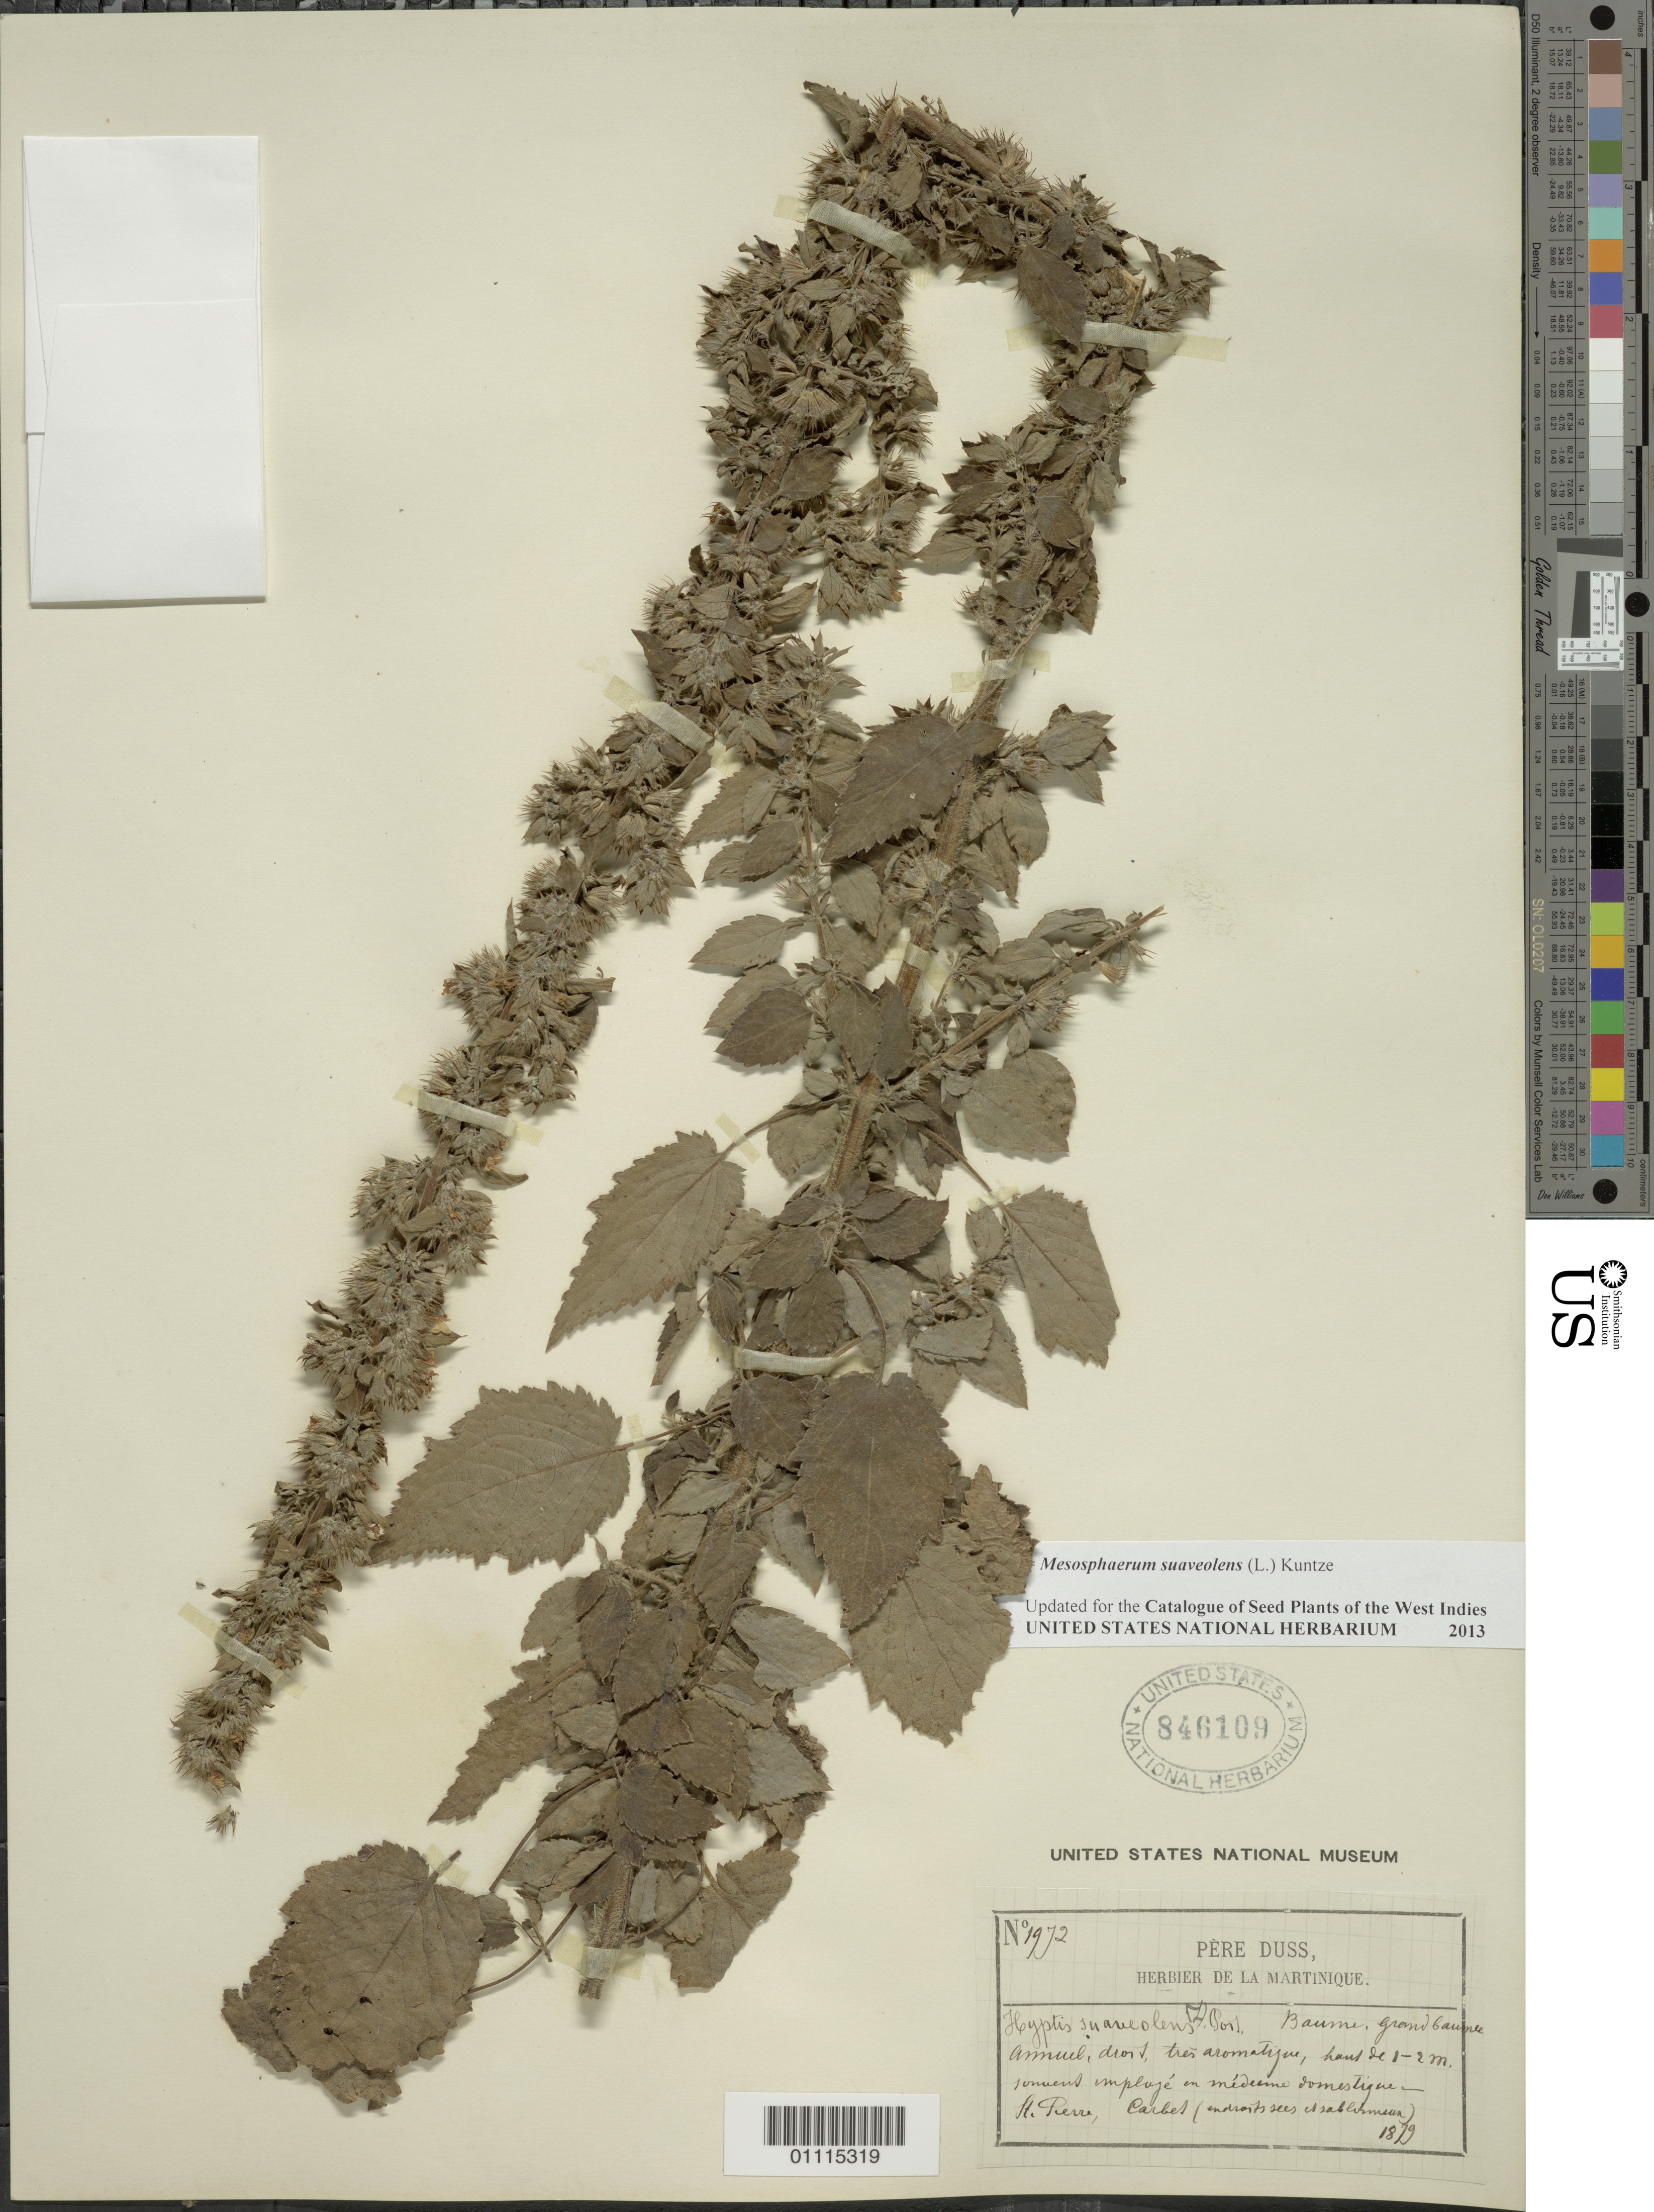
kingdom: Plantae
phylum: Tracheophyta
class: Magnoliopsida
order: Lamiales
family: Lamiaceae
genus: Mesosphaerum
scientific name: Mesosphaerum suaveolens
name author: (L.) Kuntze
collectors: Père Duss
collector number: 1972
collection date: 1879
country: Martinique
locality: St. Pierre, Carbet.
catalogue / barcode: US 846109